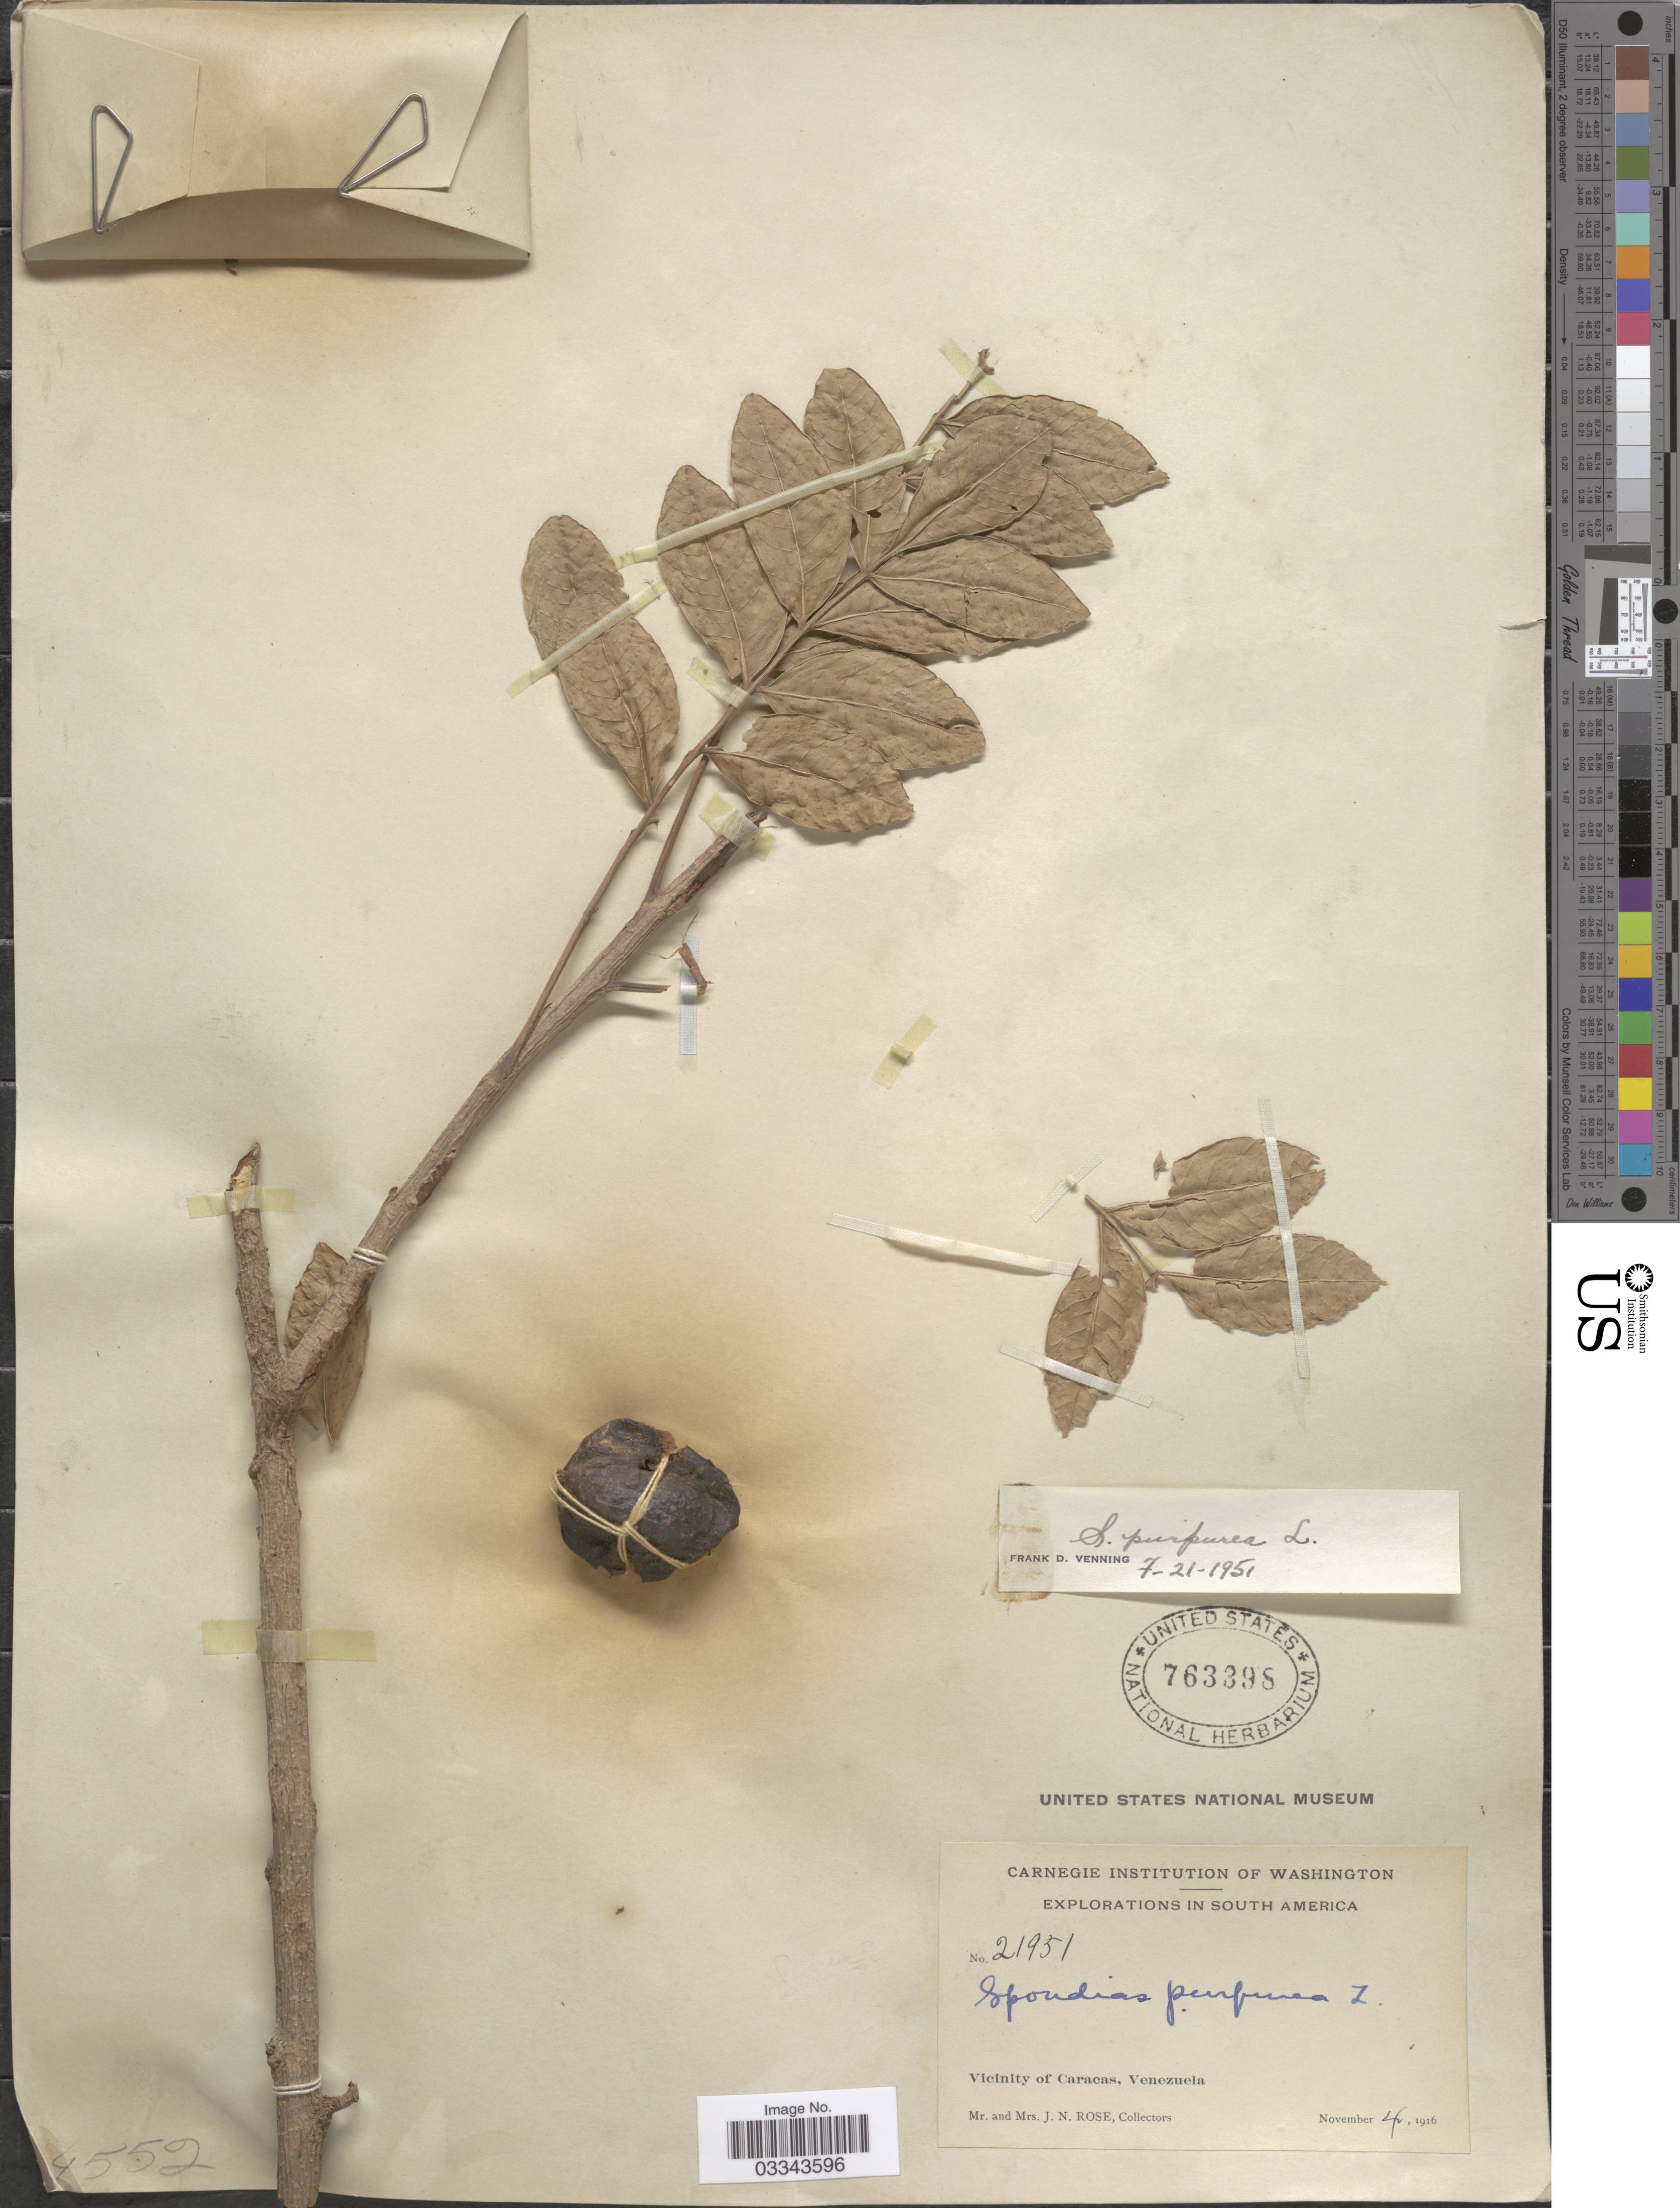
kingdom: Plantae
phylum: Tracheophyta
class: Magnoliopsida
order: Sapindales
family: Anacardiaceae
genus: Spondias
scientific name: Spondias purpurea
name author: L.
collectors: J. N. Rose & L. B. Rose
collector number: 21951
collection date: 1916-11-04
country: Venezuela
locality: Vicinity of Caracas.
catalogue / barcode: US 763398